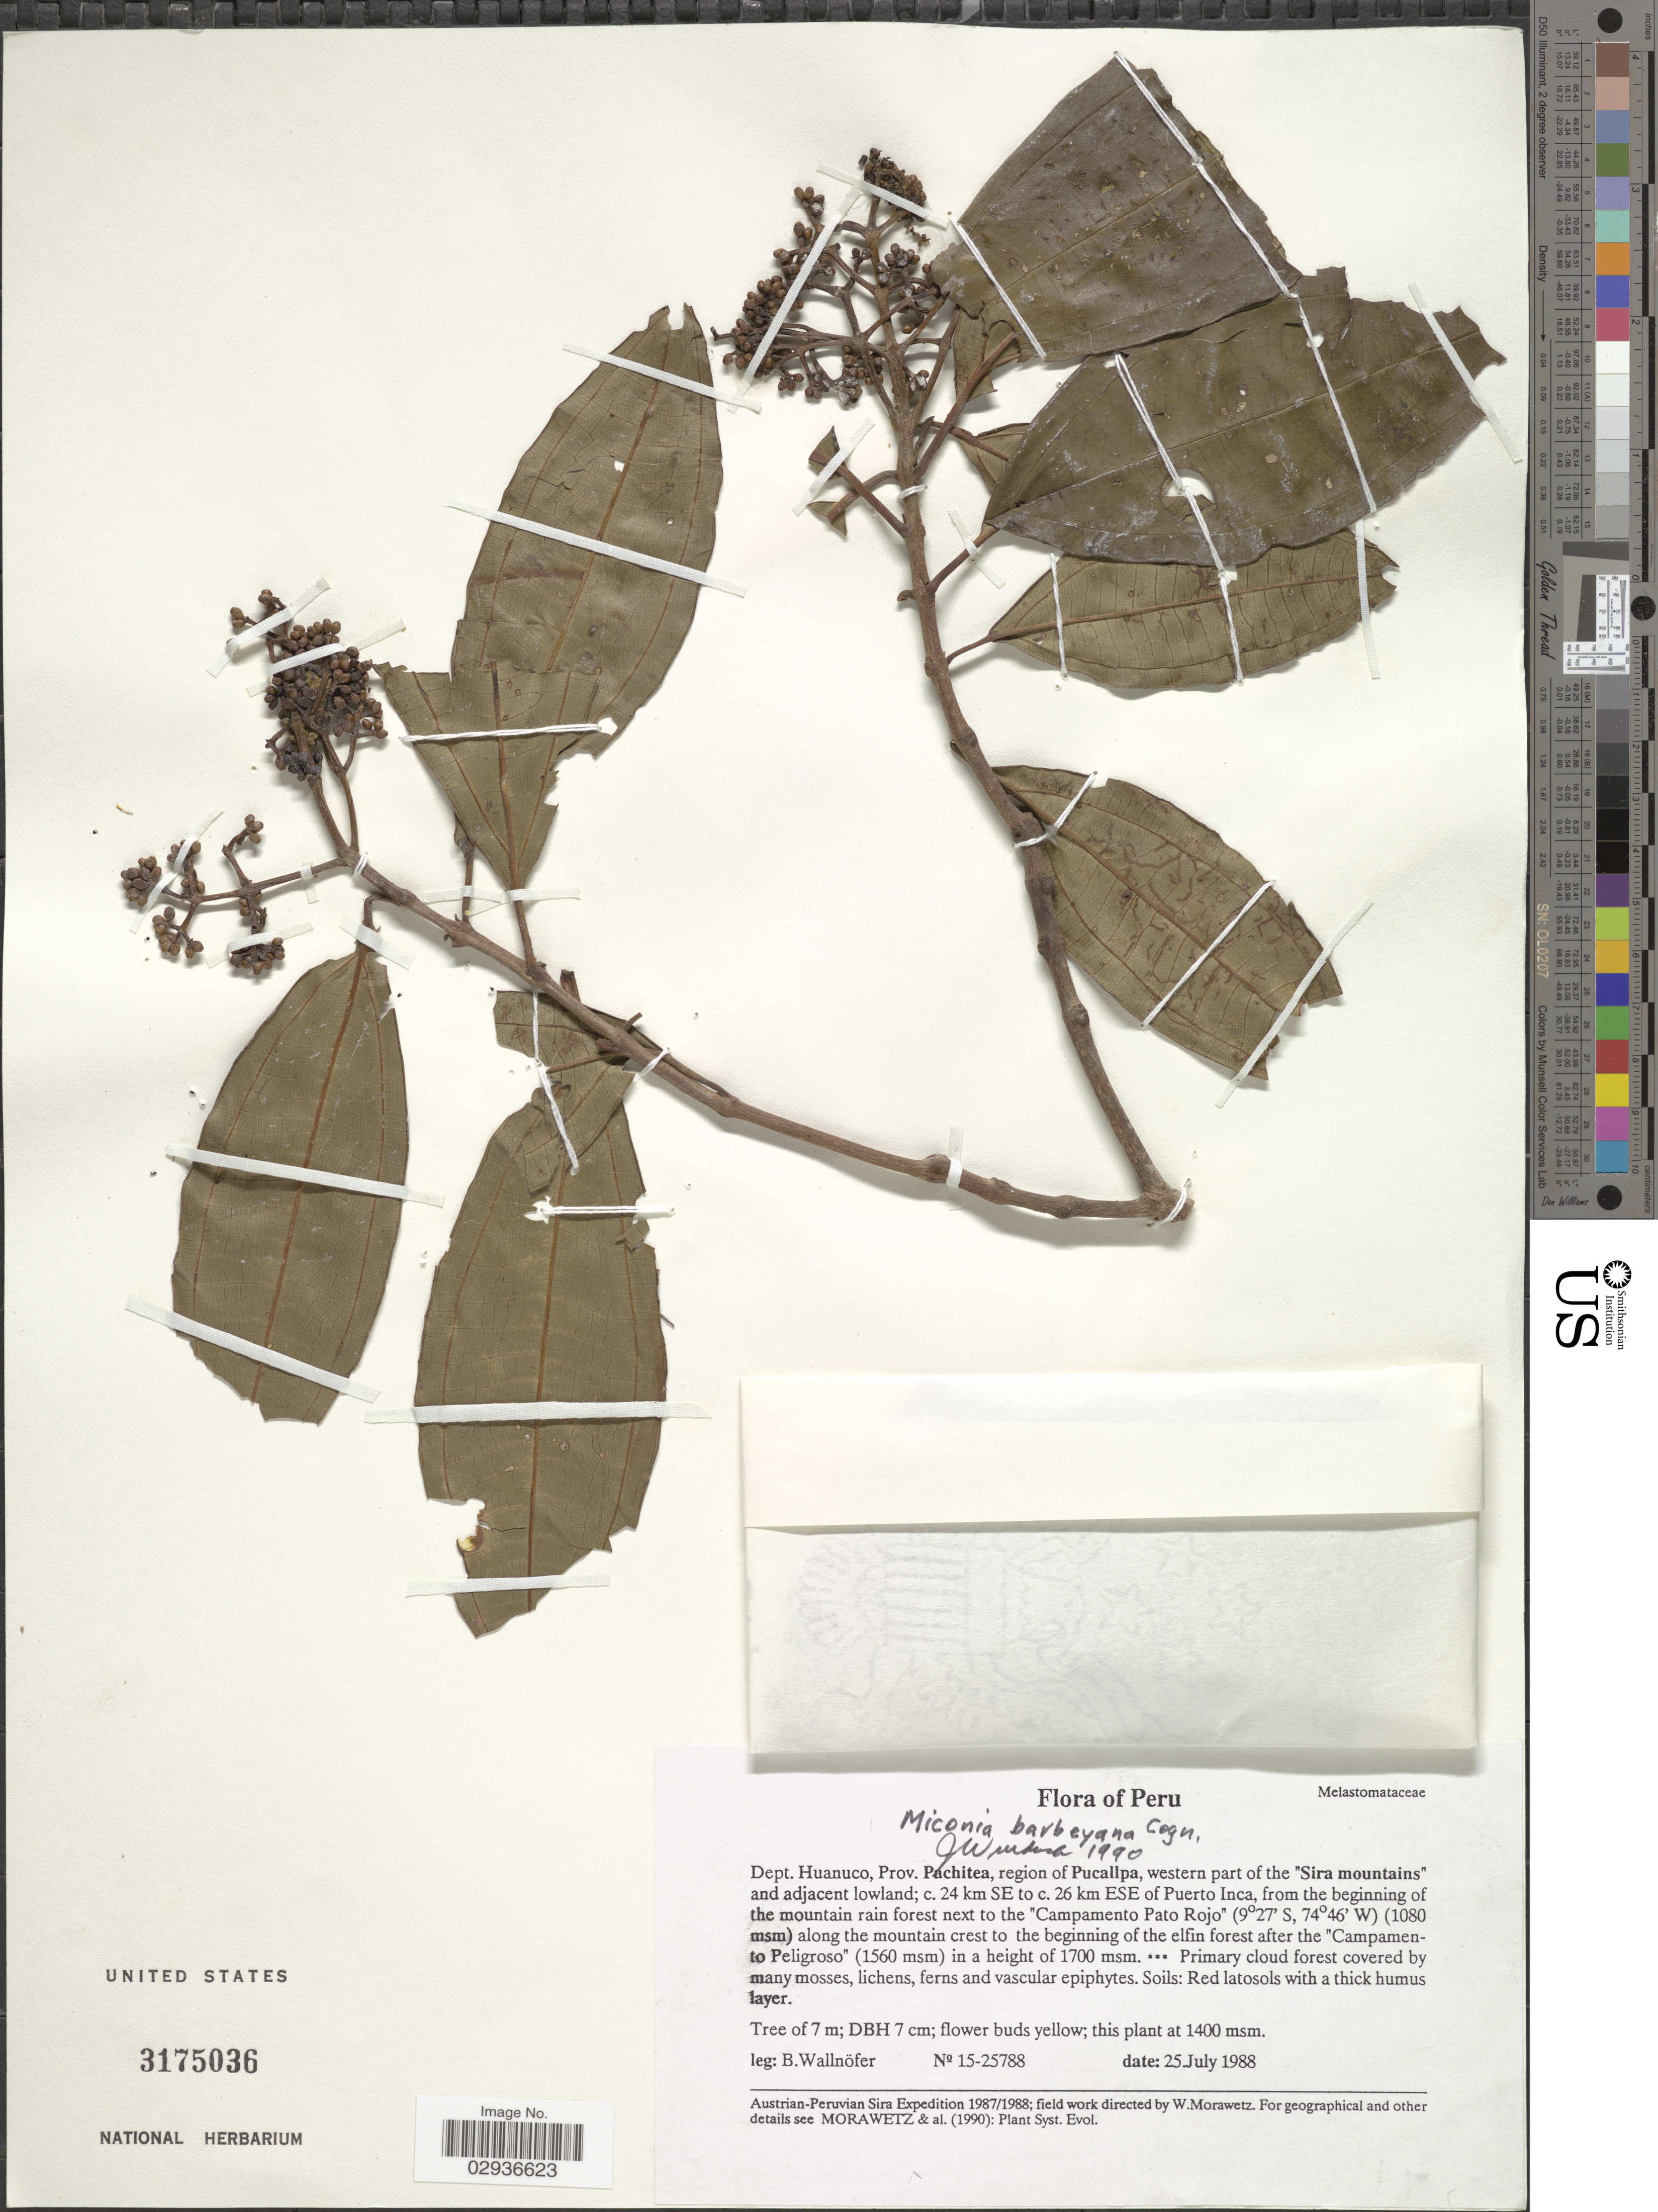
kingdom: Plantae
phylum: Tracheophyta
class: Magnoliopsida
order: Myrtales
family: Melastomataceae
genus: Miconia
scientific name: Miconia barbeyana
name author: Cogn.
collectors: B. Wallnöfer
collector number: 15-25788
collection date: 1988-07-25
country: Peru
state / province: Huánuco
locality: Dept. Huanuco, Prov. Pachitea, region of Pucallpa, western part of the "Sira mountains" and adjacent lowland;c. 24 km SE to c. 26 km ESE of Puerto Inca, from the beginning of the mountain rain forest next to the "Campamento Pato Rojo", along the mountain crest to the beginning of the elfin forest after the "Campamento Peligroso".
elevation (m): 1080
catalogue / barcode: US 3175036